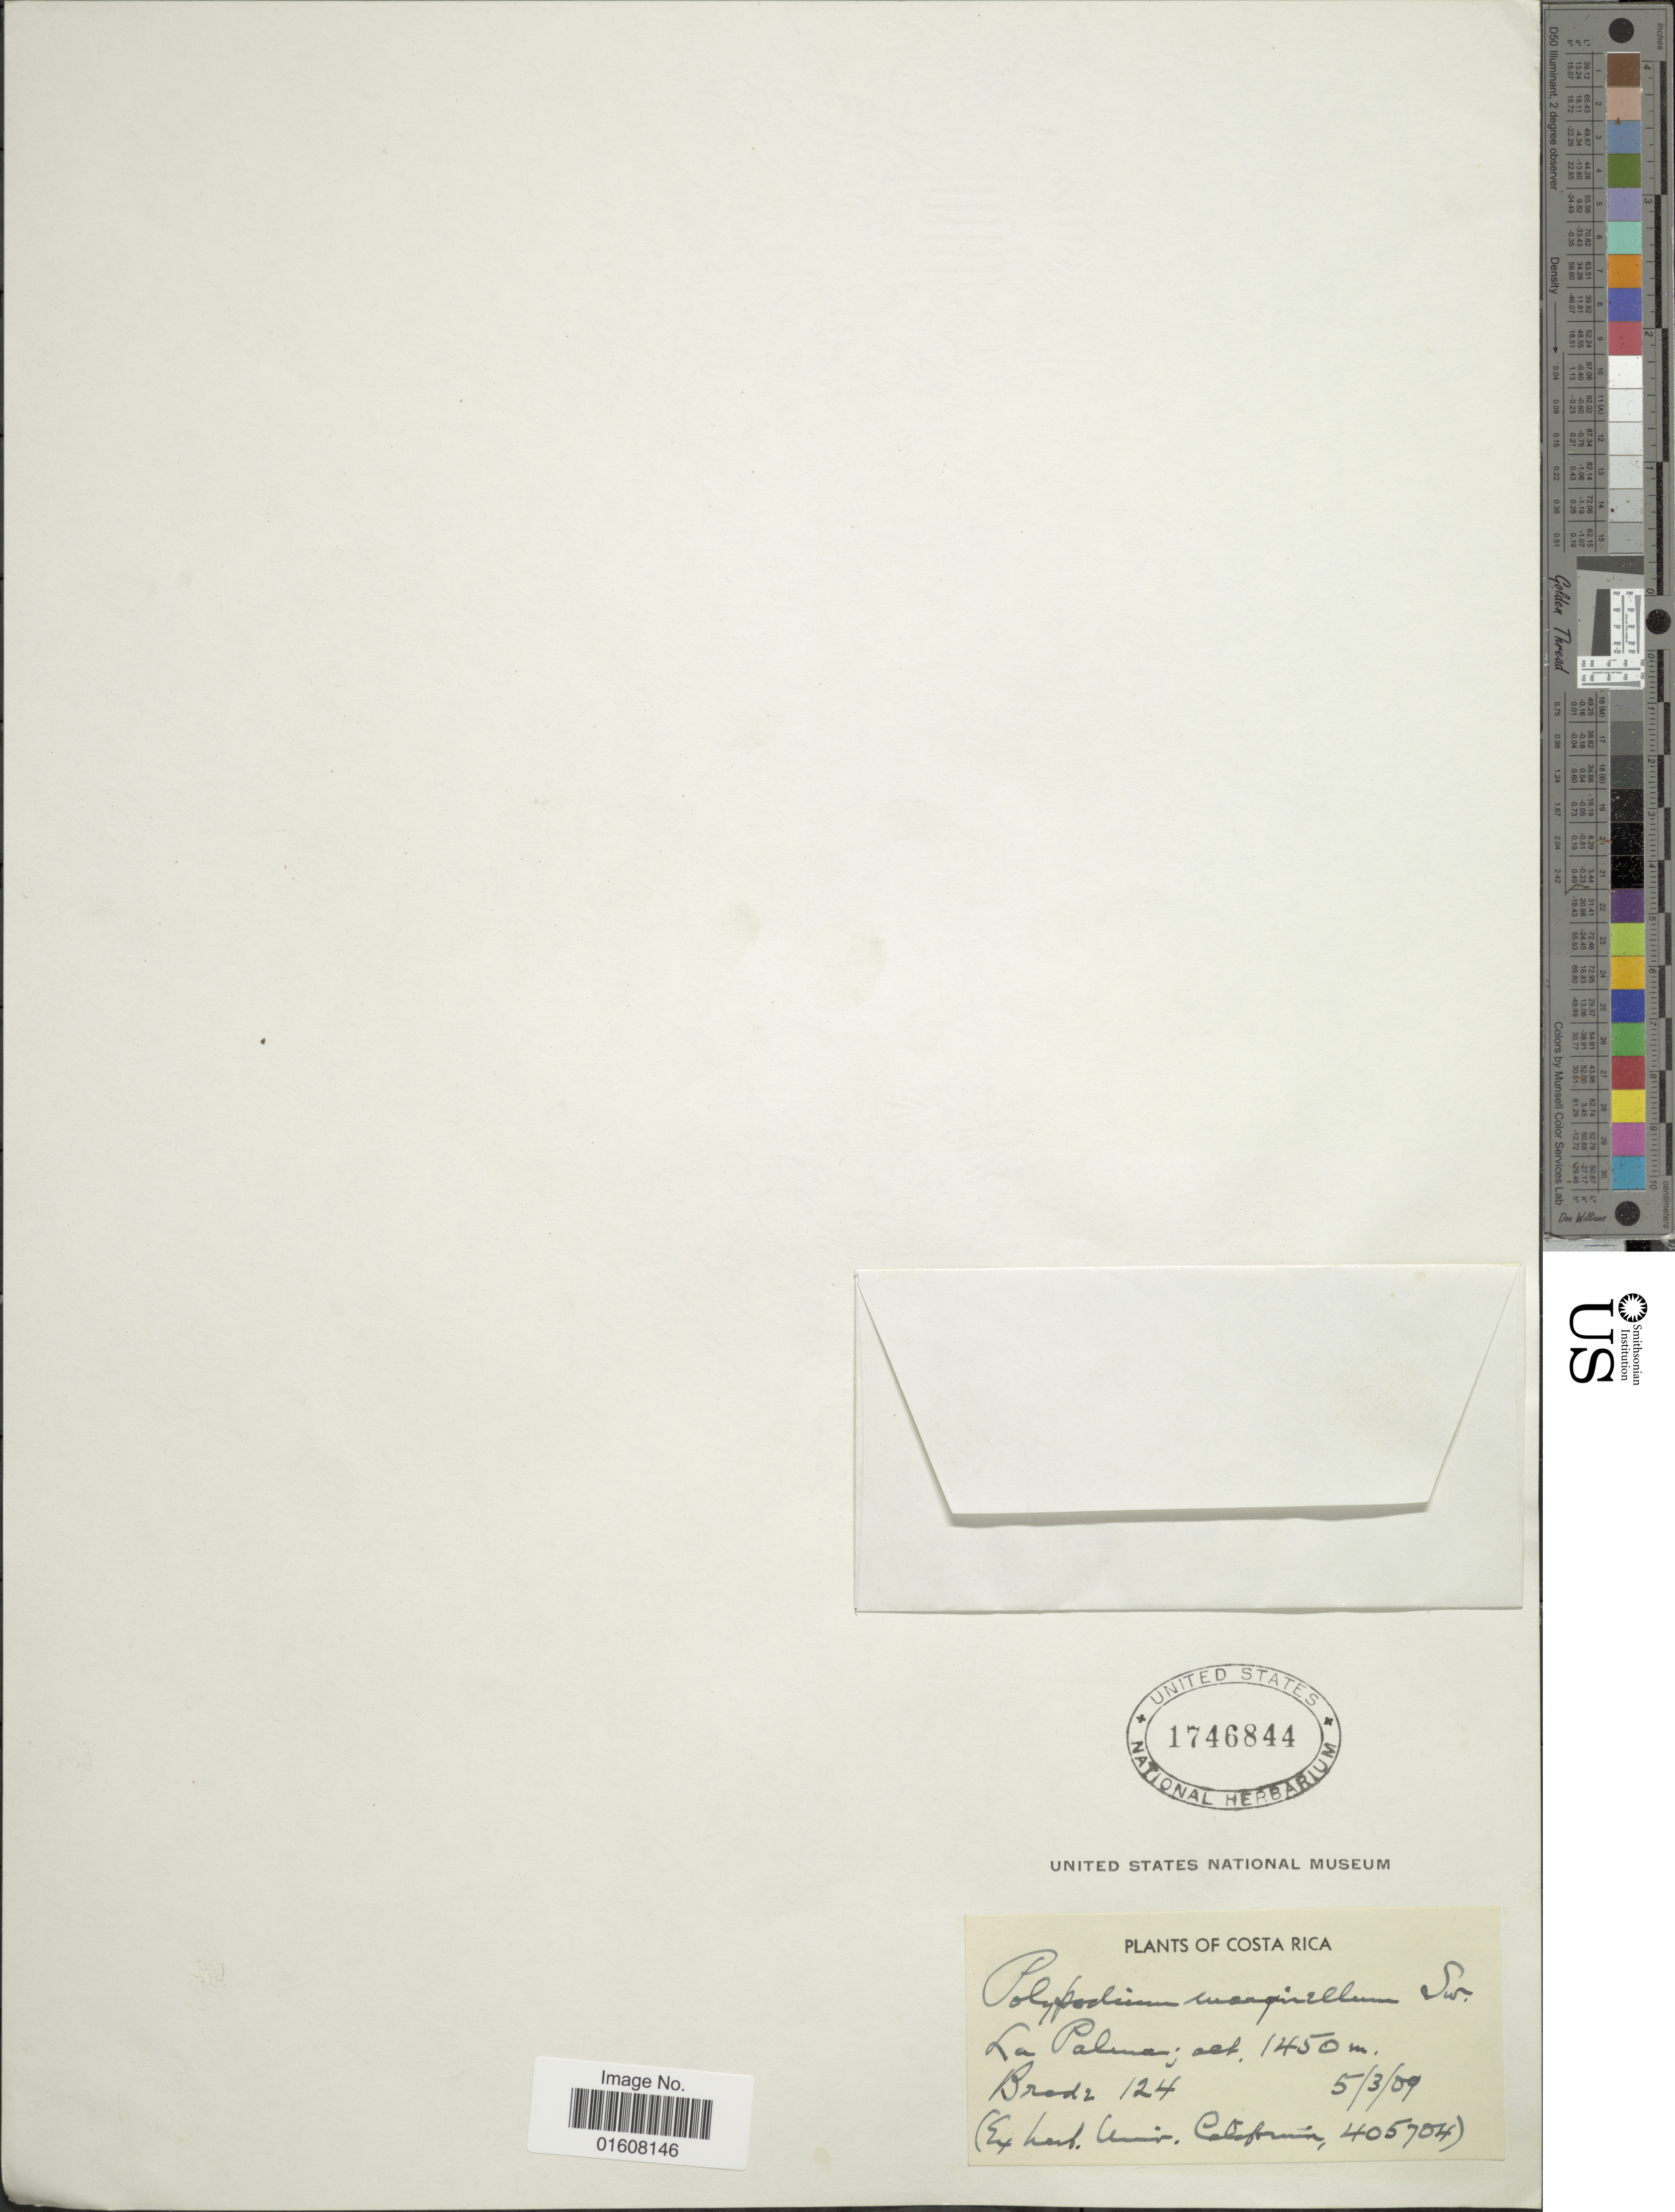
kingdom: Plantae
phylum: Tracheophyta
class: Polypodiopsida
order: Polypodiales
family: Polypodiaceae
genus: Grammitis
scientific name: Grammitis marginella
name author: (Sw.) Sw.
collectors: -- Brade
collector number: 124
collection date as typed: Transcribed d/m/y: 5/3/9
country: Costa Rica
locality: La Palma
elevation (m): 1450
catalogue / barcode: US 1746844